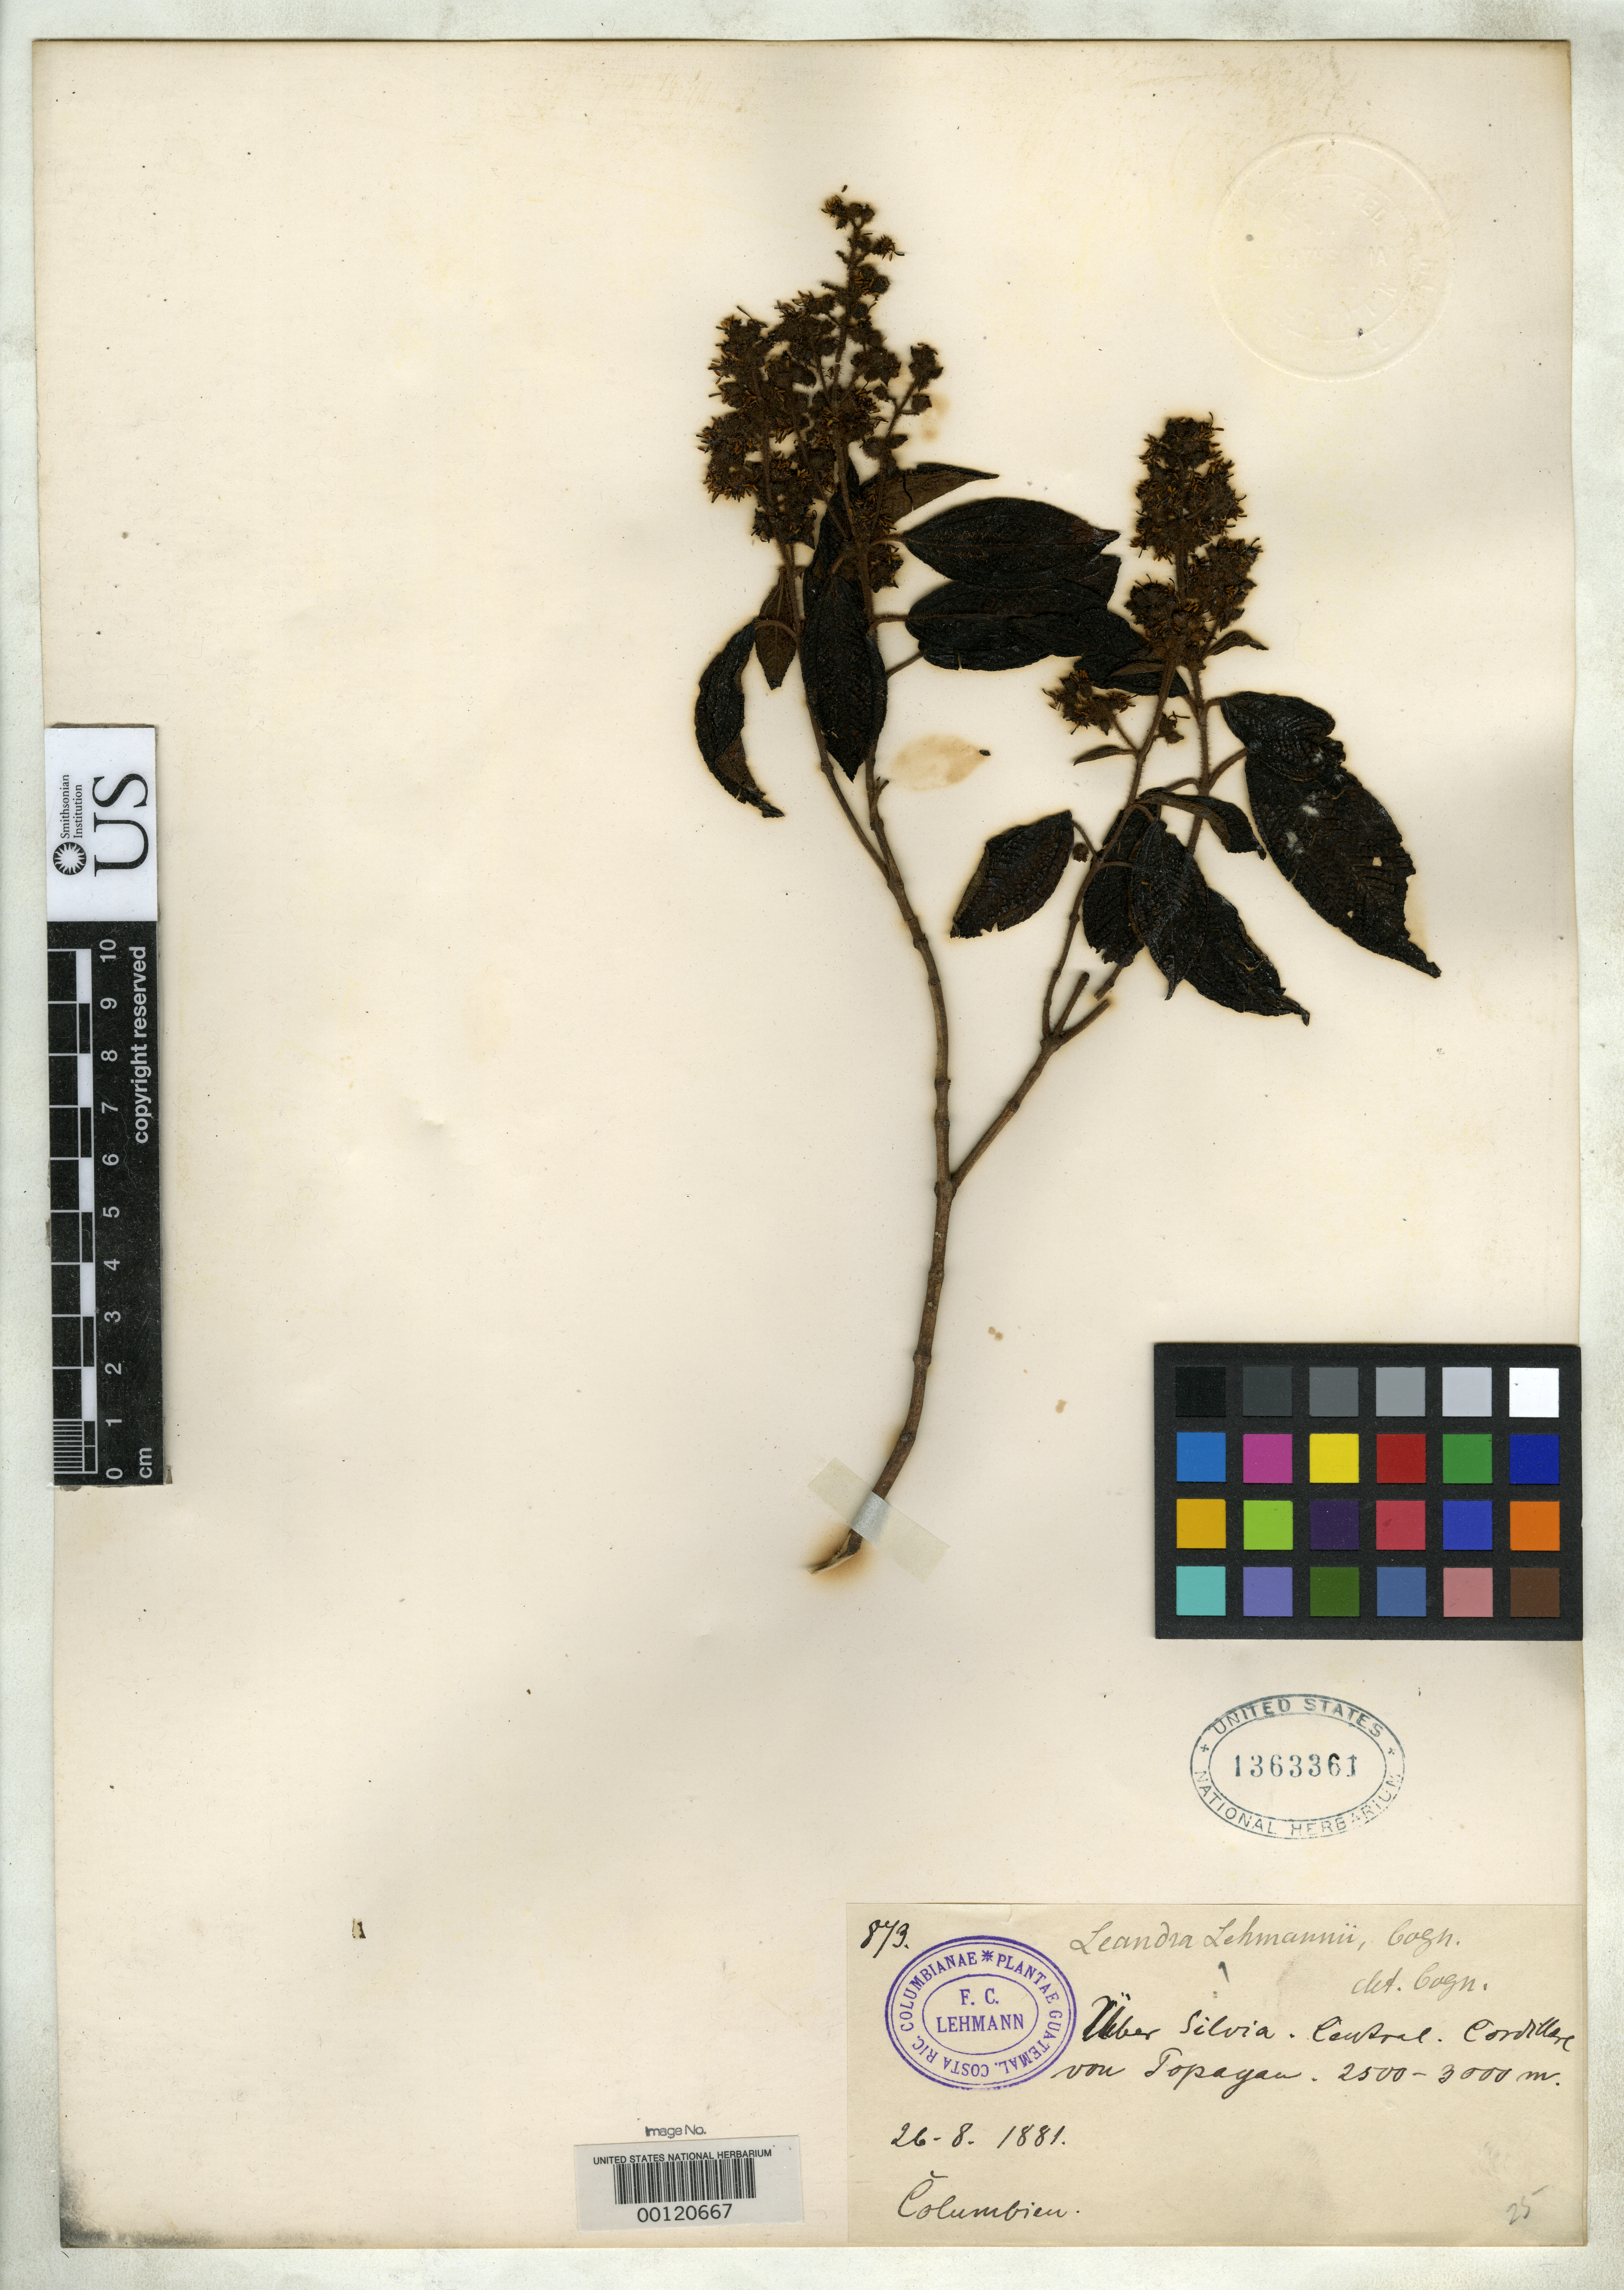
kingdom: Plantae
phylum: Tracheophyta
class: Magnoliopsida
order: Myrtales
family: Melastomataceae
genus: Leandra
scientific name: Leandra lehmannii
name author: Cogn.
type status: Isotype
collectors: F. C. Lehmann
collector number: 873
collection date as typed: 26 Aug 1881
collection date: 1881-08-26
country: Colombia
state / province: Cauca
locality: Near Popayan.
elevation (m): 2500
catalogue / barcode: US 1363361